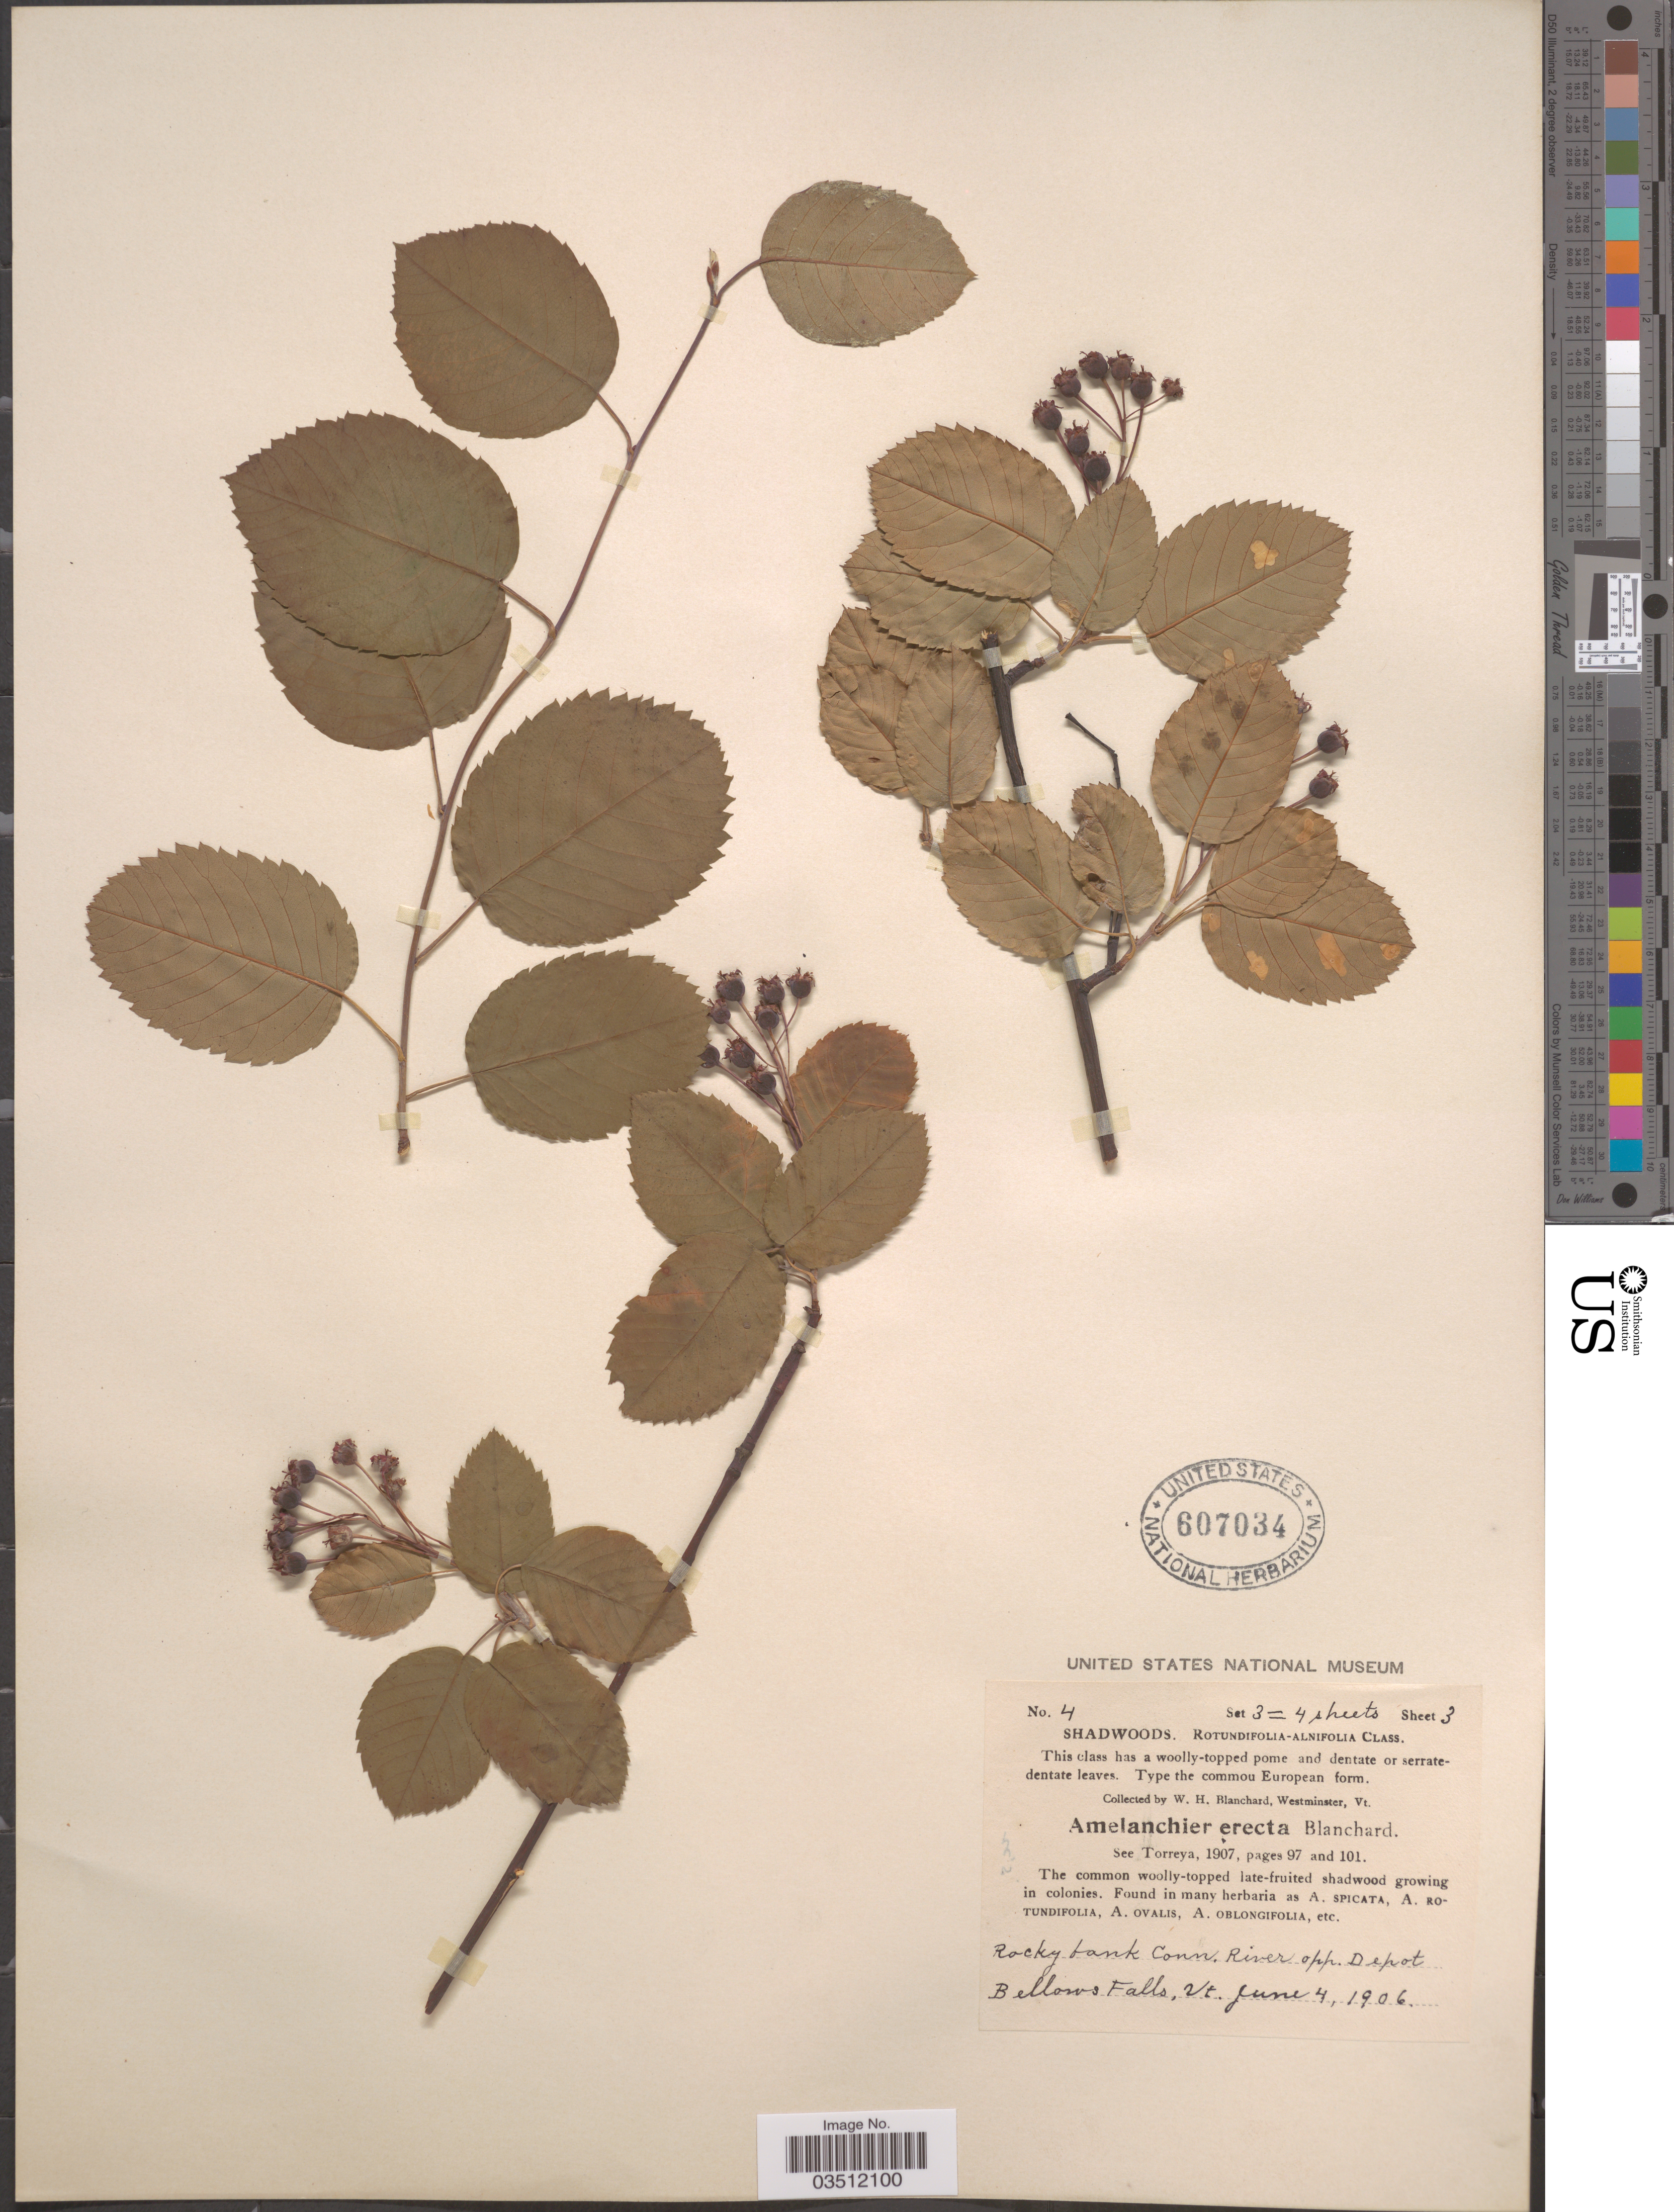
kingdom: Plantae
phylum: Tracheophyta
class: Magnoliopsida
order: Rosales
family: Rosaceae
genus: Amelanchier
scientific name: Amelanchier erecta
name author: Blanch.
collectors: W. H. Blanchard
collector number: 4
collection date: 1906-06-04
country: United States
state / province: Vermont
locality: Rocky bank Conn. River opp. Depot Bellows Falls.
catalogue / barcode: US 607034